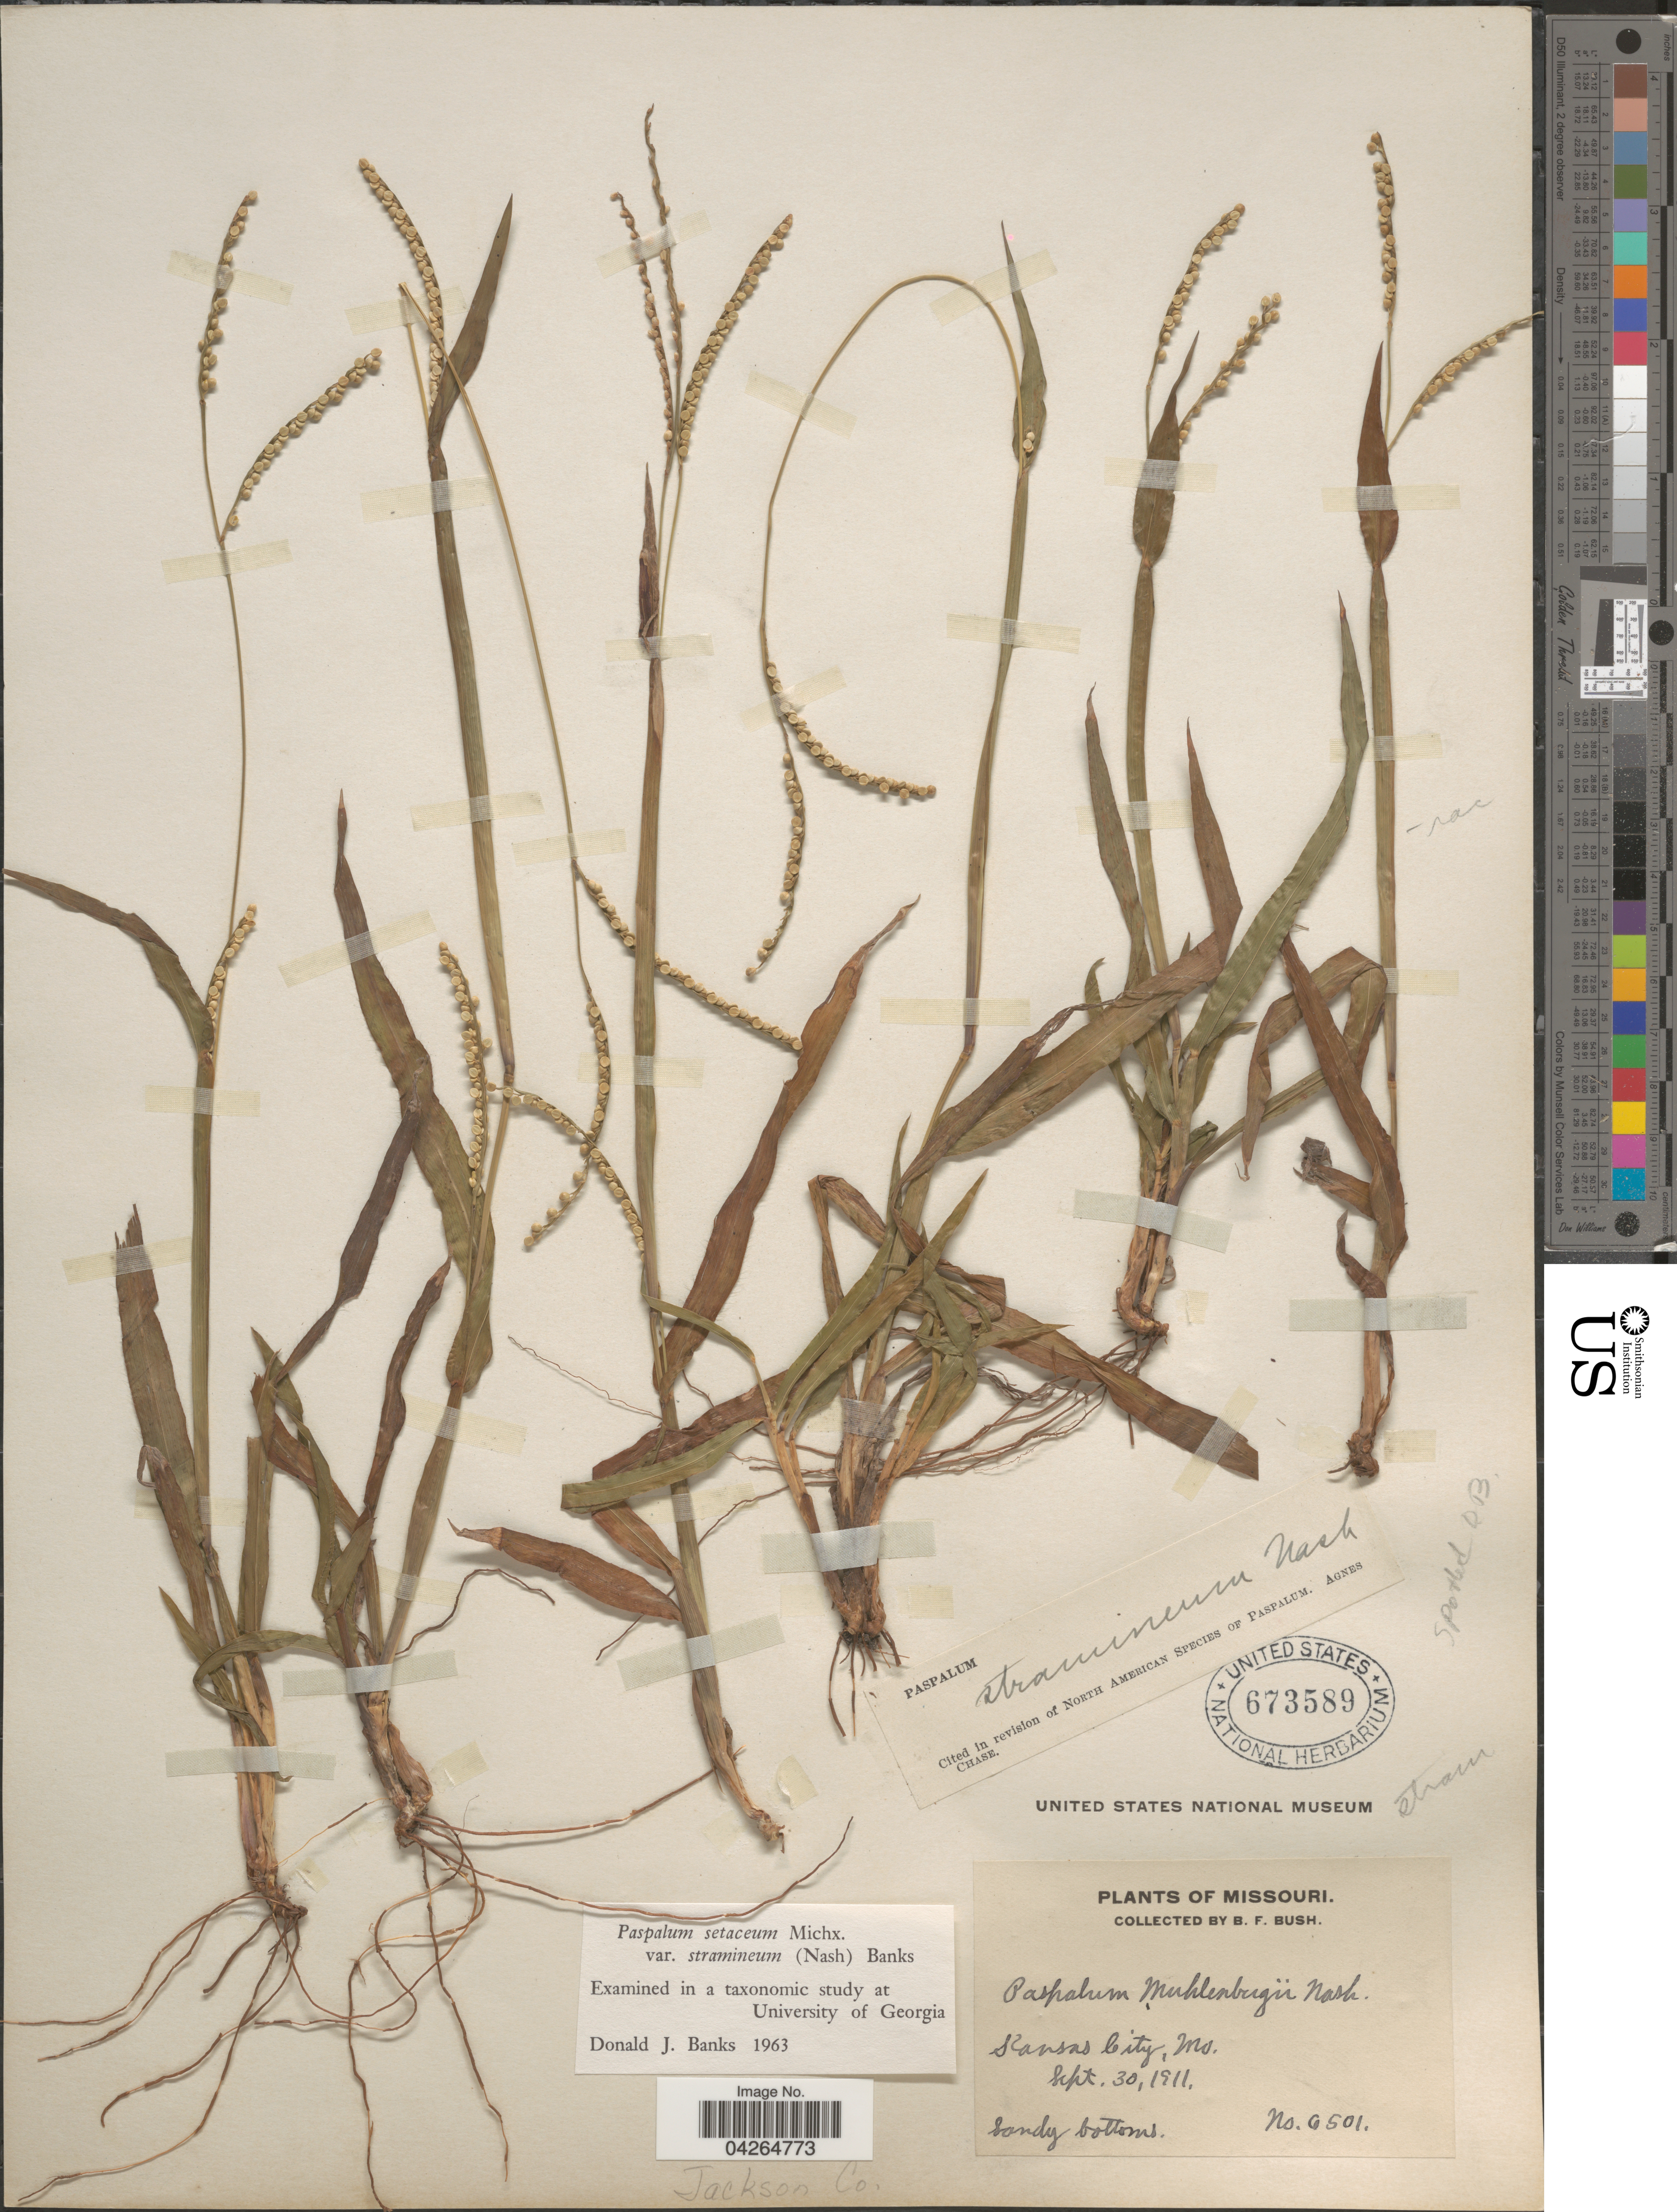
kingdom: Plantae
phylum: Tracheophyta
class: Liliopsida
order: Poales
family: Poaceae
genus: Paspalum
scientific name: Paspalum setaceum var. stramineum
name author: (Nash) D.J. Banks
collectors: B. F. Bush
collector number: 6501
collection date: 1911-09-30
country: United States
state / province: Missouri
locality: Kansas City. Jackson Co.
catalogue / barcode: US 673589